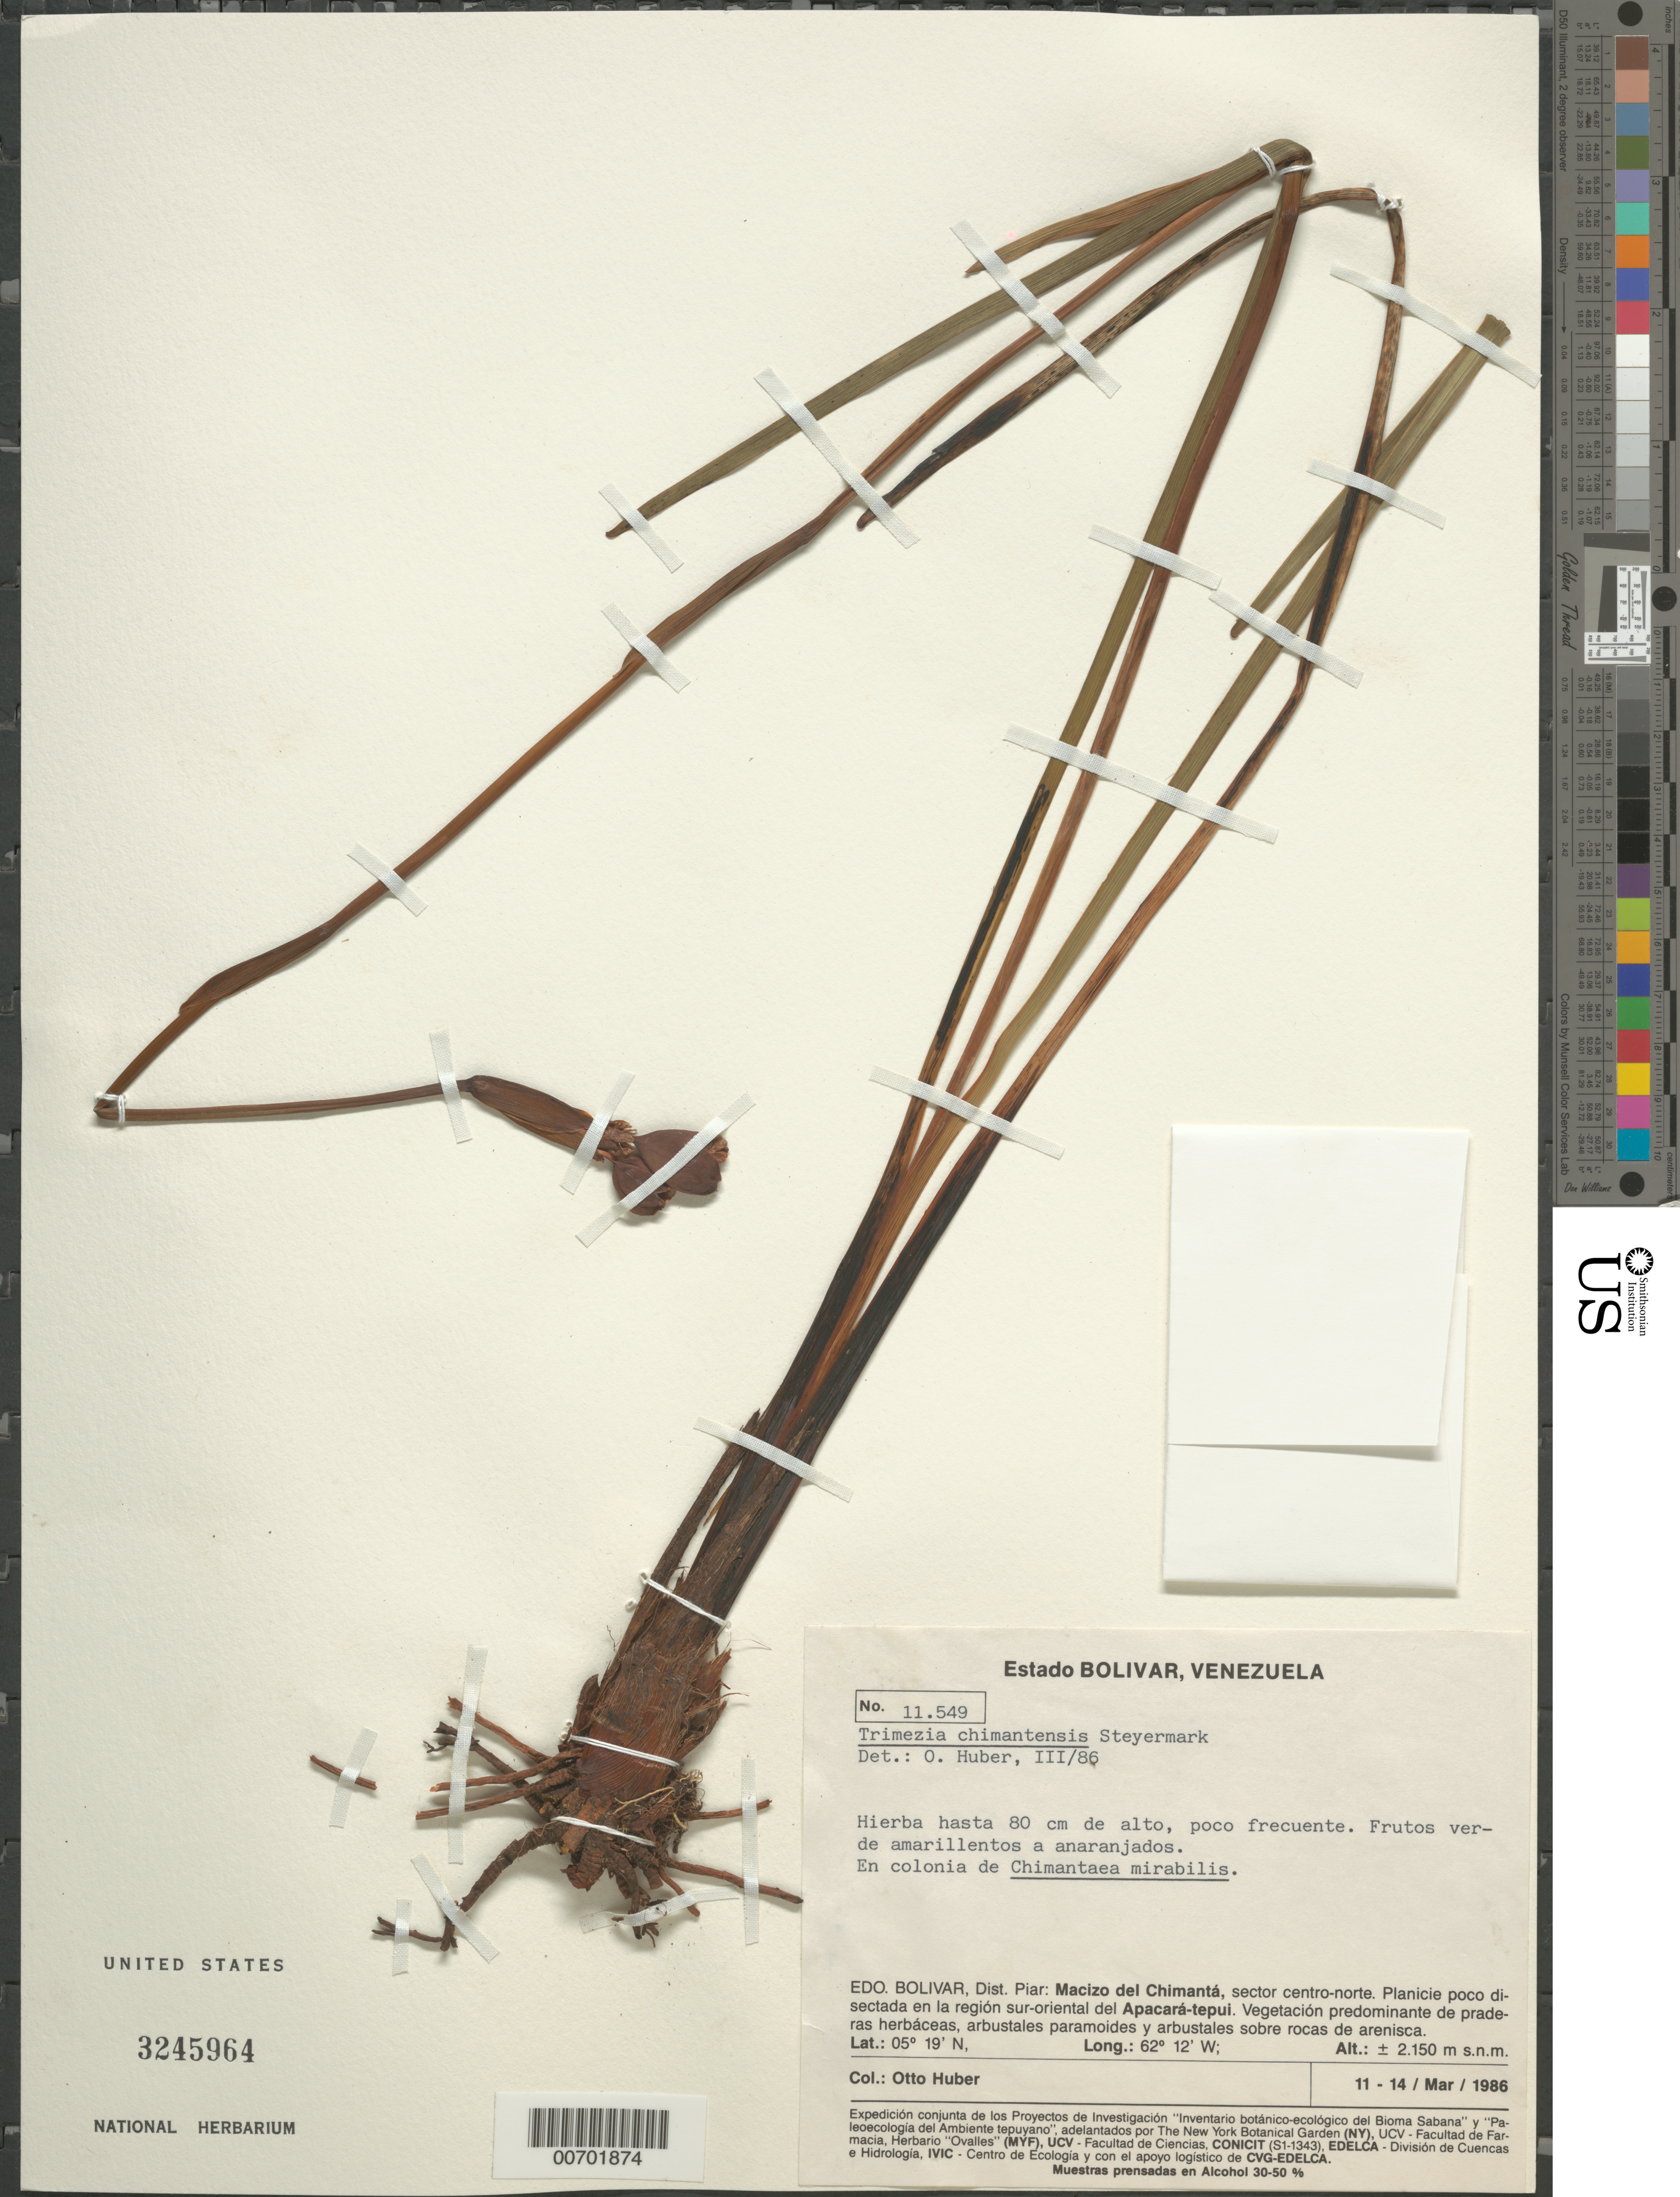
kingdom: Plantae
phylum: Tracheophyta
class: Liliopsida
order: Asparagales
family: Iridaceae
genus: Trimezia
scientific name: Trimezia chimantensis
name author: Steyerm.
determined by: Huber, Otto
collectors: O. Huber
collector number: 11549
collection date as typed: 11-Mar-86 to 14-Mar-86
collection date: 1986-03-11/1986-03-14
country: Venezuela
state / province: Bolívar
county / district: Piar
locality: Macizo del Chimantá, sector centro-norte, sur-oriental del Apacará-tepuí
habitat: En colonia de Chimantaea mirabilis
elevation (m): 2150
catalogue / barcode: US 3245964